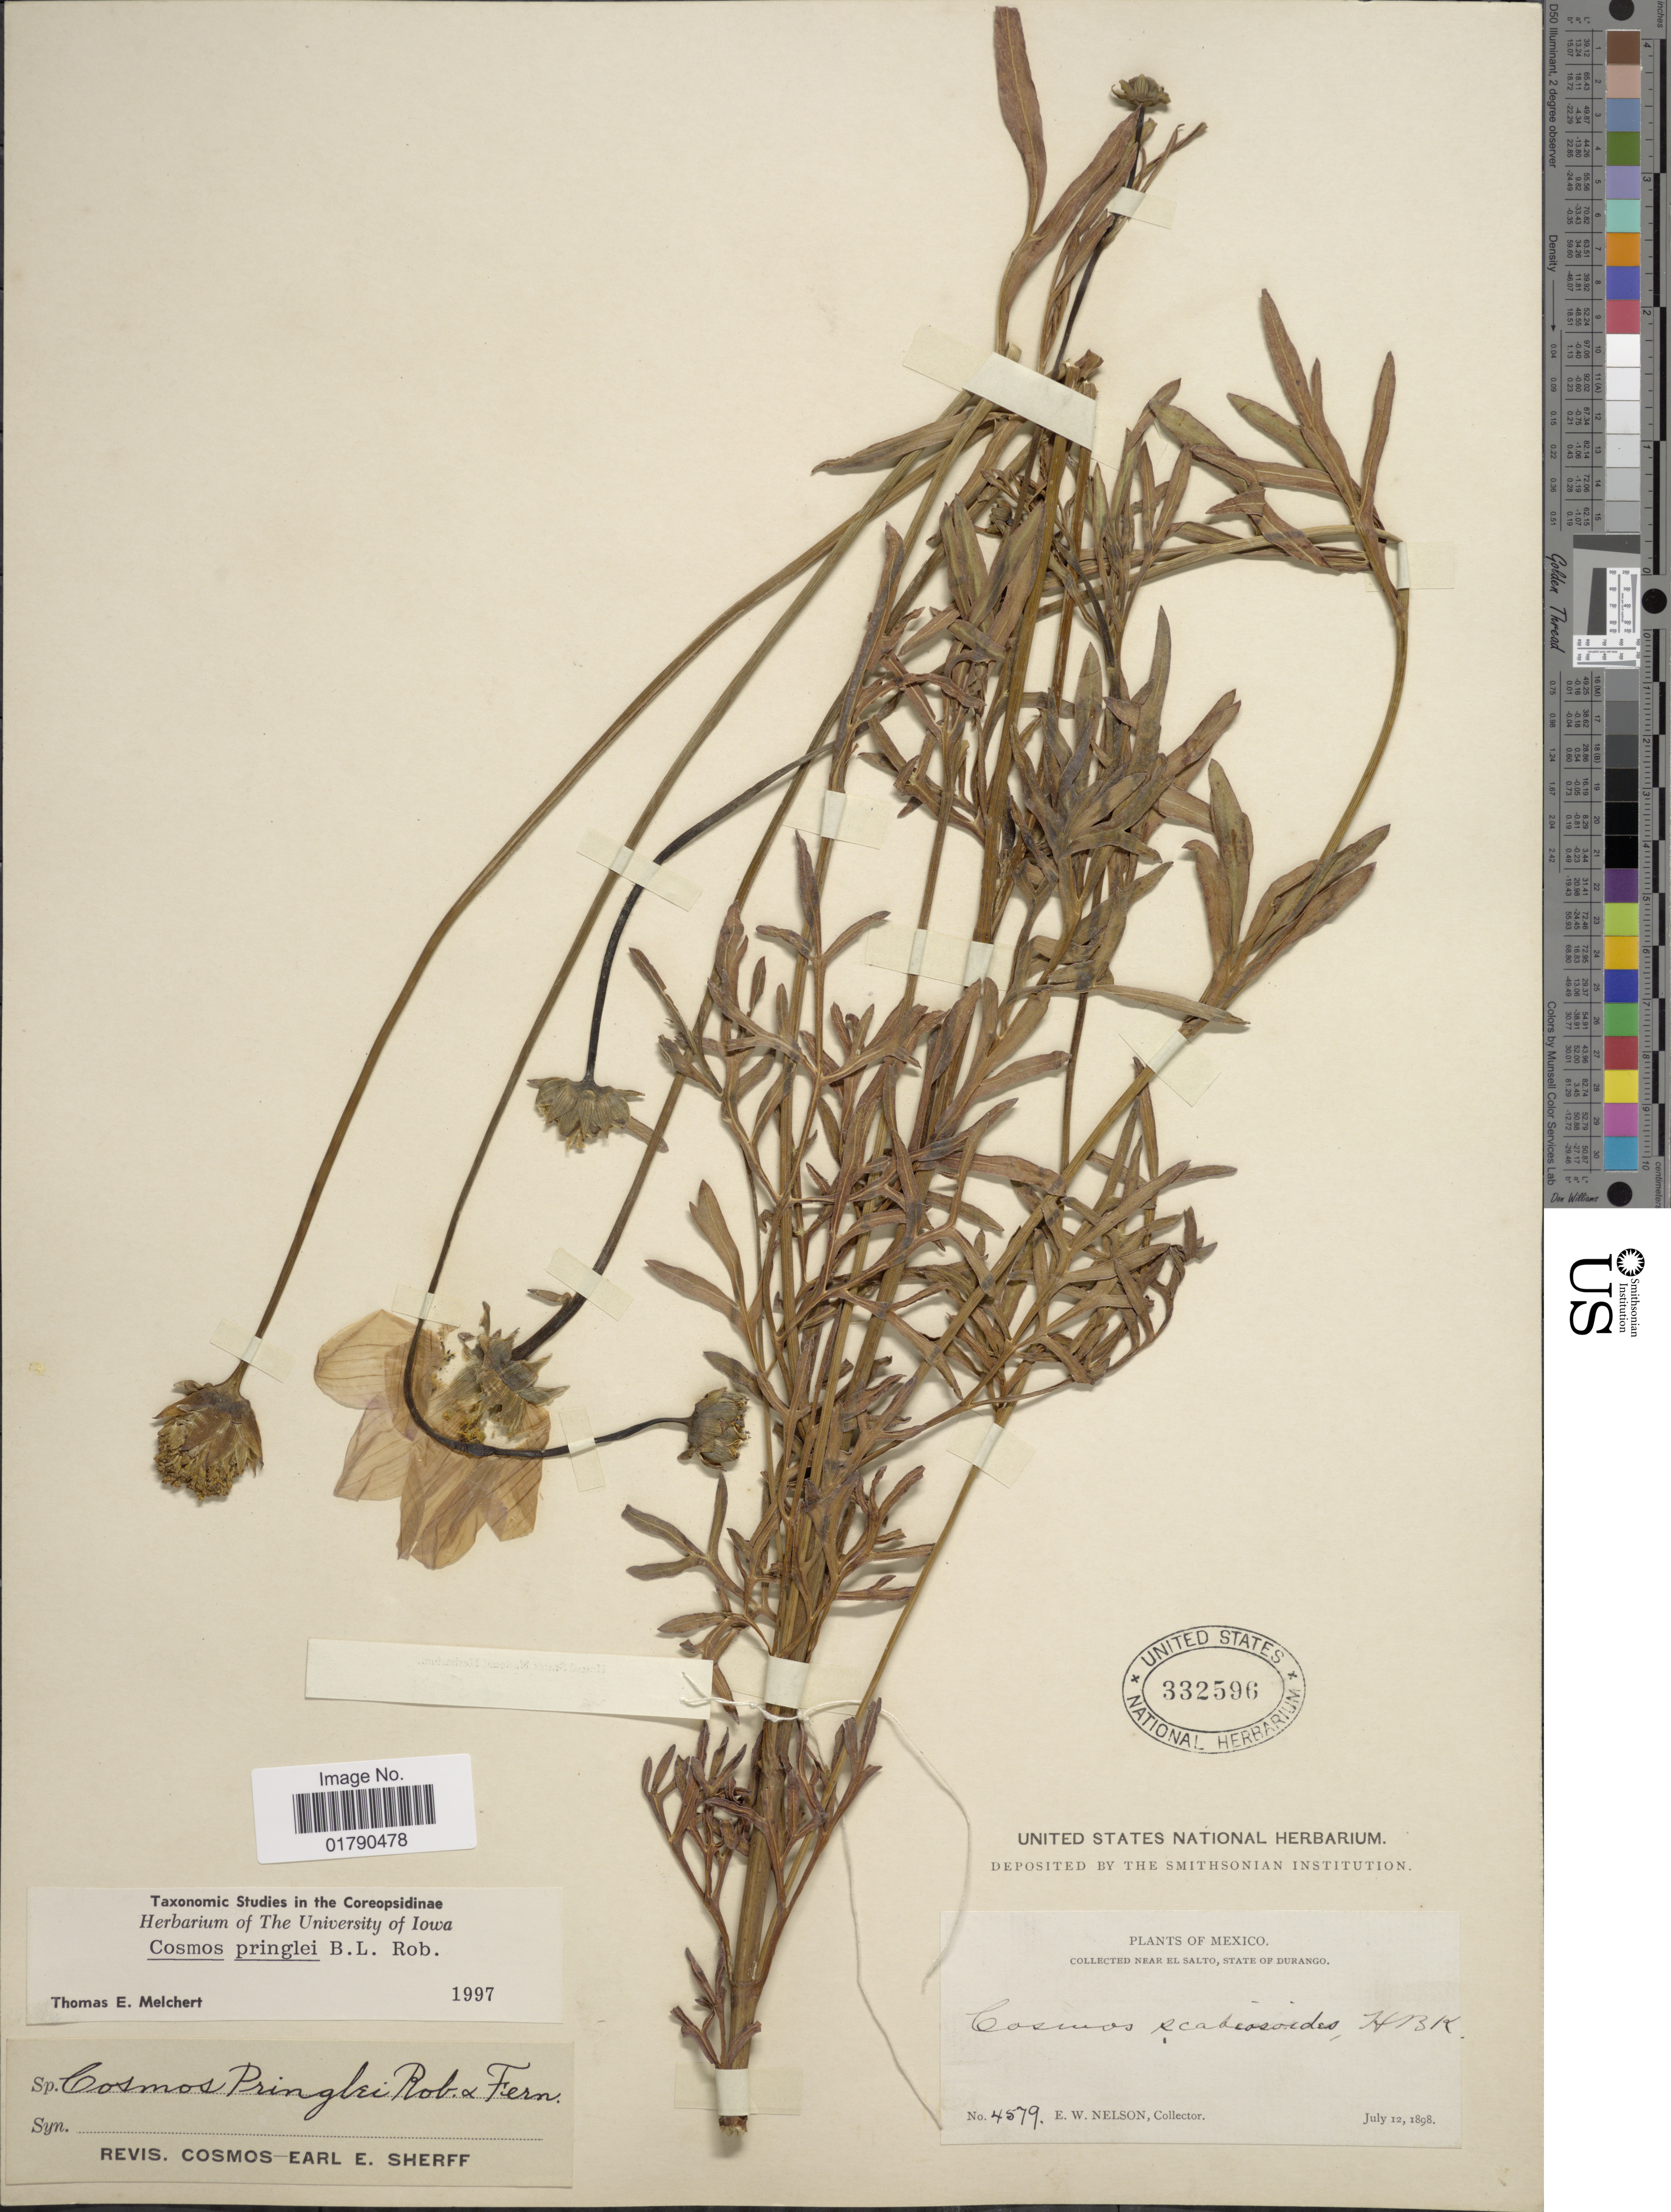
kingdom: Plantae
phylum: Tracheophyta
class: Magnoliopsida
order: Asterales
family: Asteraceae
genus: Cosmos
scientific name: Cosmos pringlei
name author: B.L. Rob. & Fernald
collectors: E. W. Nelson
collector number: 4579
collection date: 1898-07-12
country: Mexico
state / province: Durango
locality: Near El Salto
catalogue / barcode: US 332596